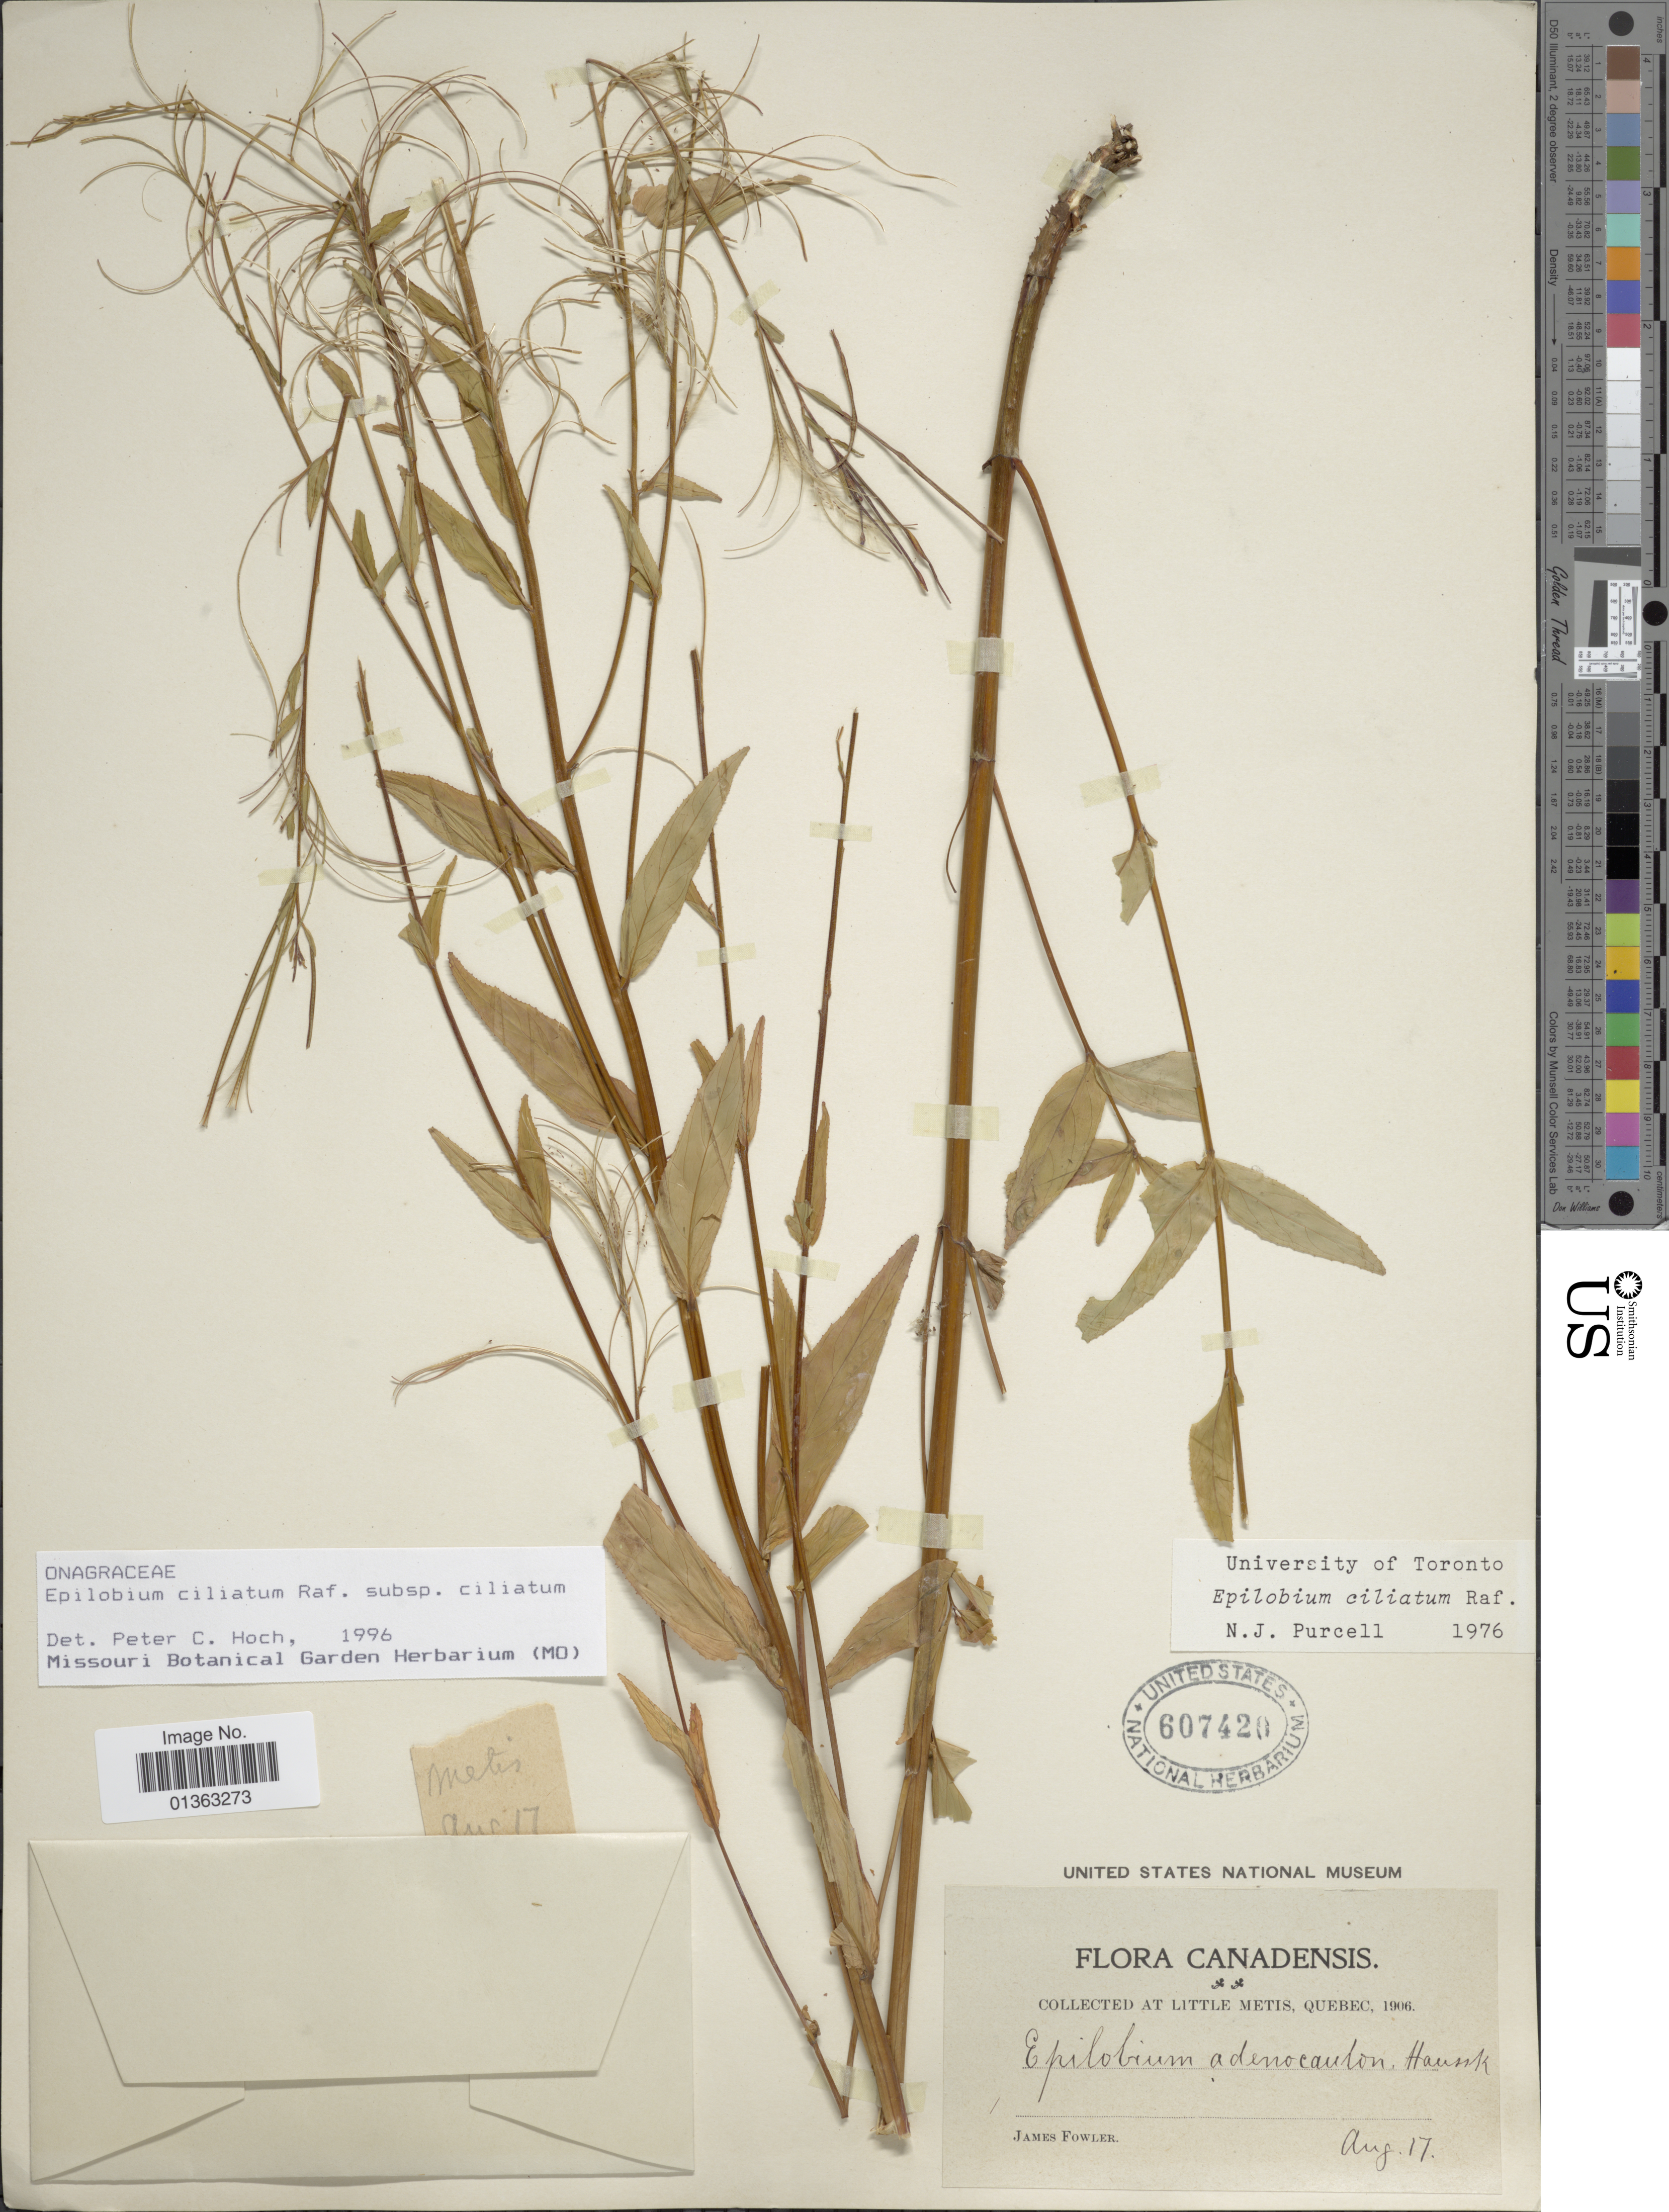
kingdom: Plantae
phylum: Tracheophyta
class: Magnoliopsida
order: Myrtales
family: Onagraceae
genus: Epilobium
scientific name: Epilobium ciliatum subsp. ciliatum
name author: Raf.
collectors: J. P. Fowler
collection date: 1906-08-17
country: Canada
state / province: Quebec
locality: Little Metis.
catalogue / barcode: US 607420